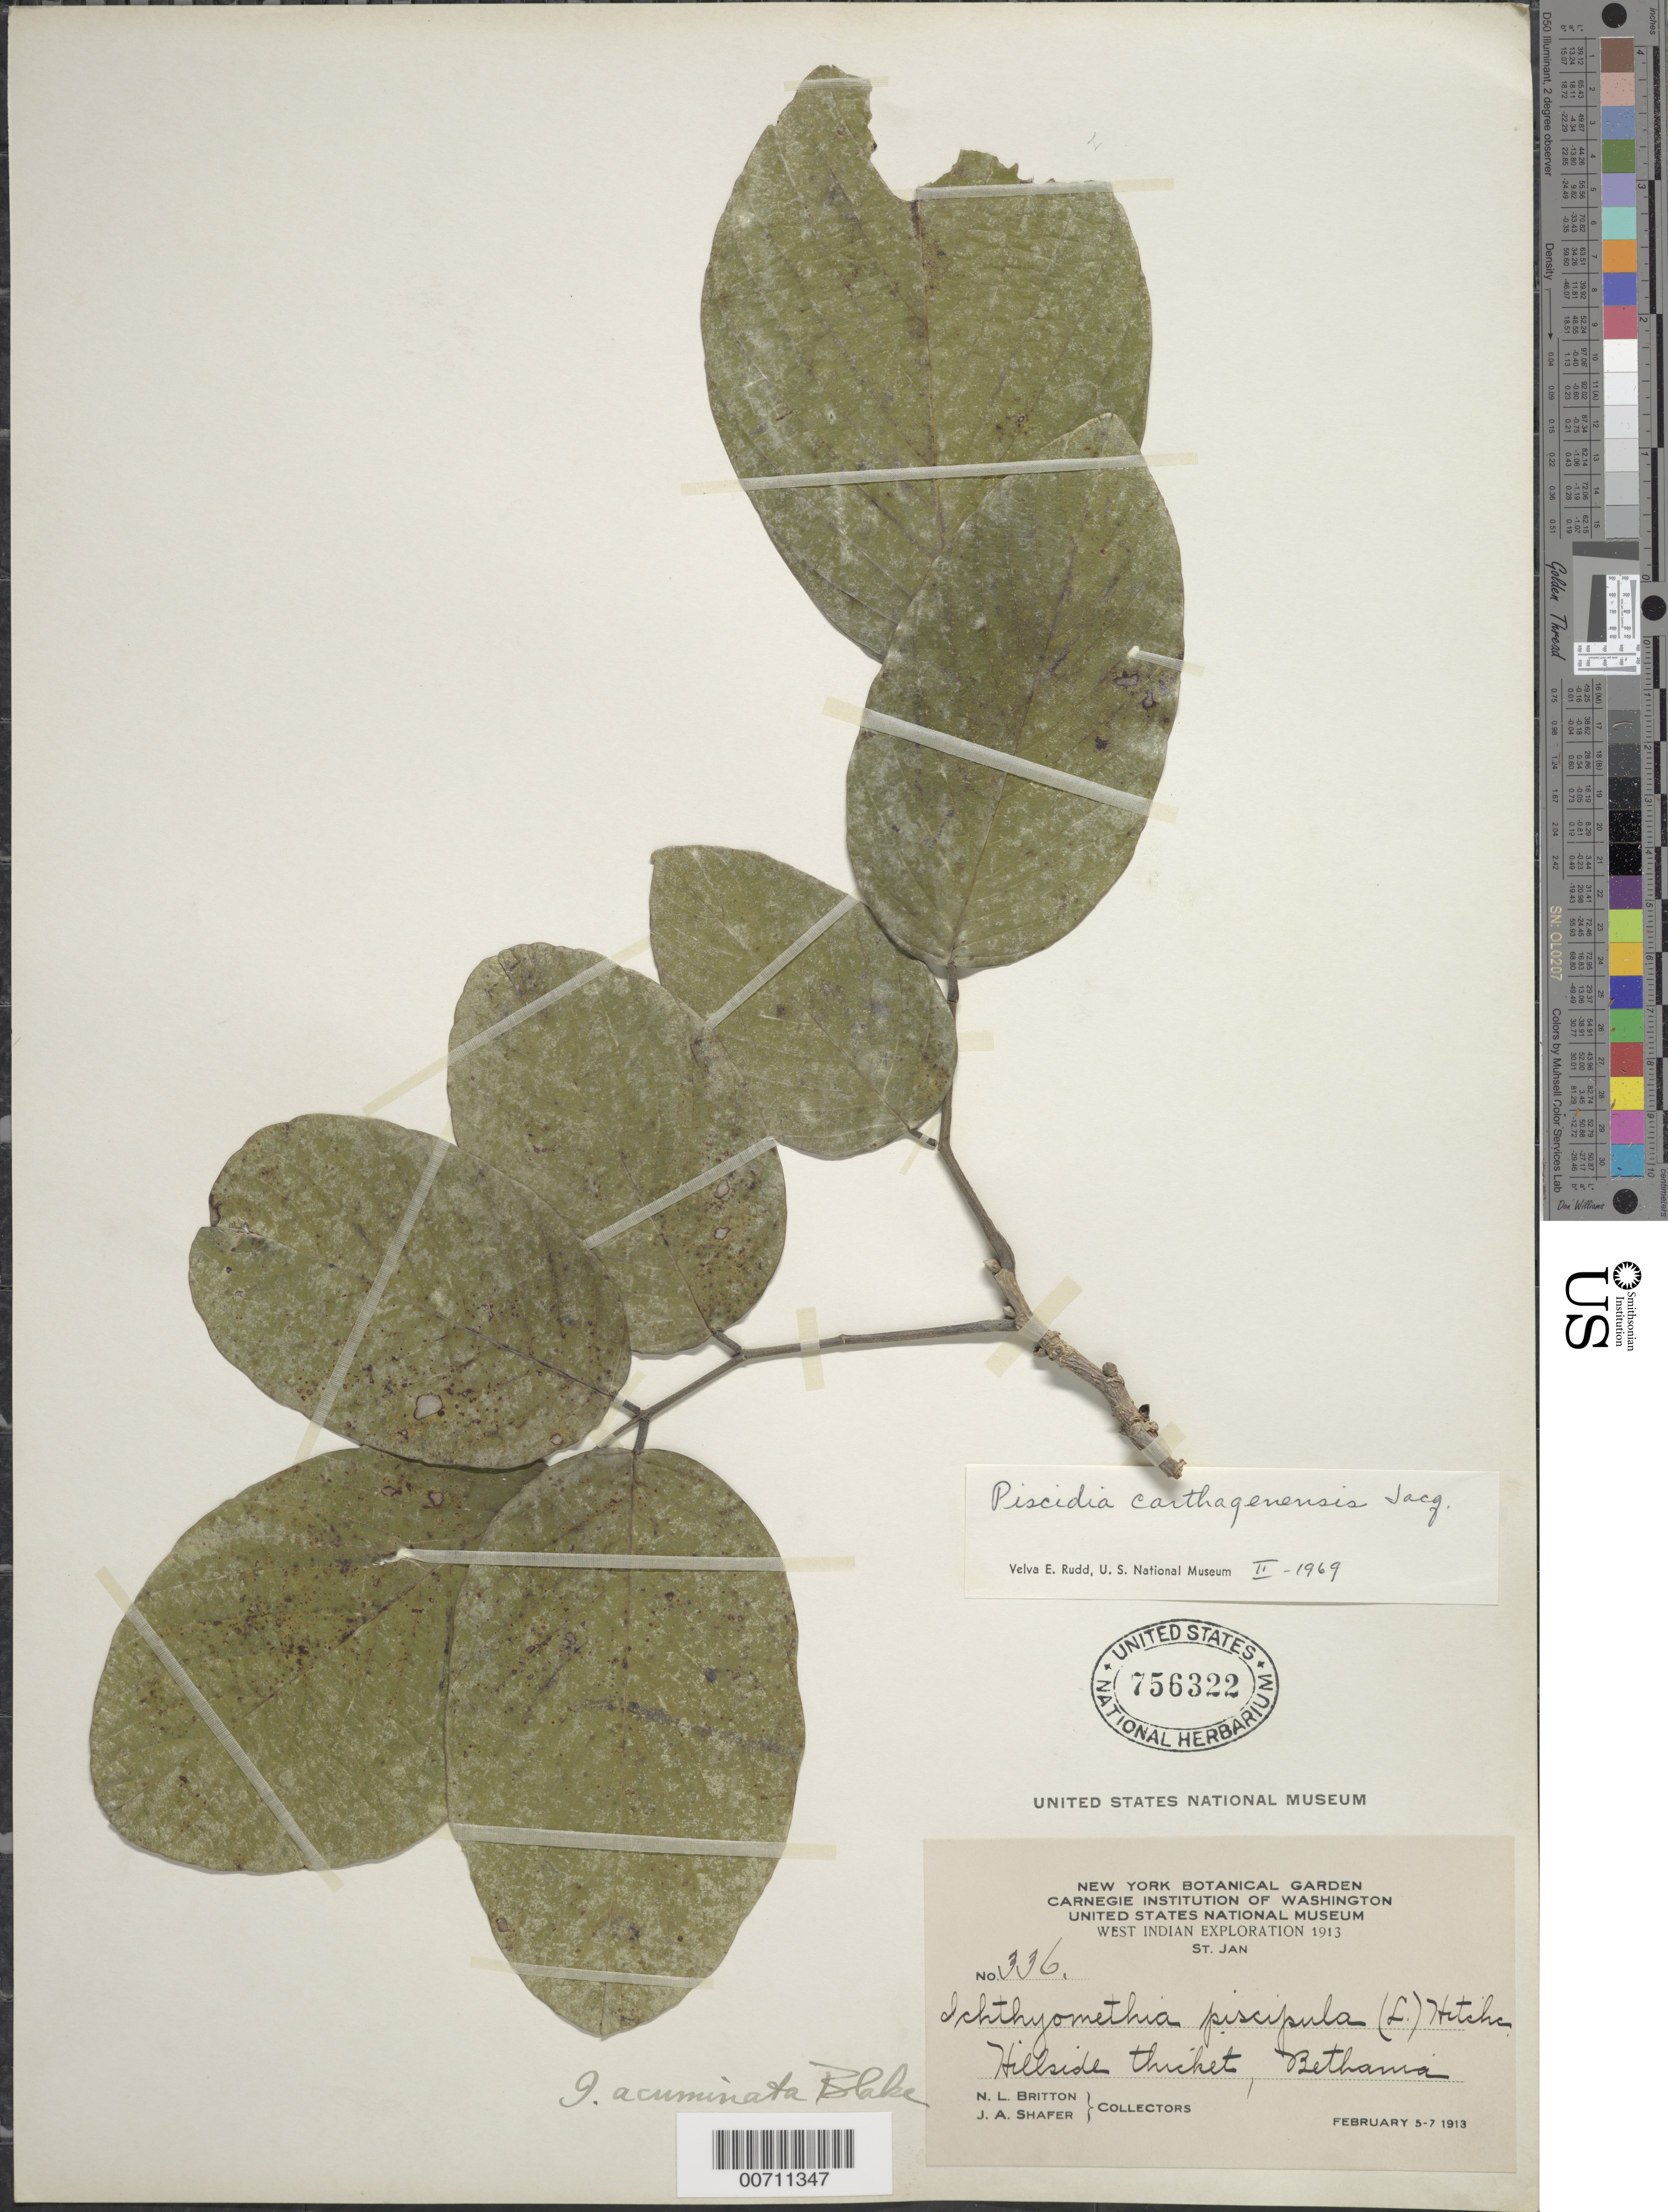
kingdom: Plantae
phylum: Tracheophyta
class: Magnoliopsida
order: Fabales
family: Fabaceae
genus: Piscidia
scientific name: Piscidia carthagenensis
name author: Jacq.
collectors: N. Britton & J. A. Shafer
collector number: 336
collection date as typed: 05 Feb 1913 to 07 Feb 1913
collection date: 1913-02-05/1913-02-07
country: U.S. Virgin Islands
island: St. John Island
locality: Bethania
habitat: Hillside thicket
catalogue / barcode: US 756322